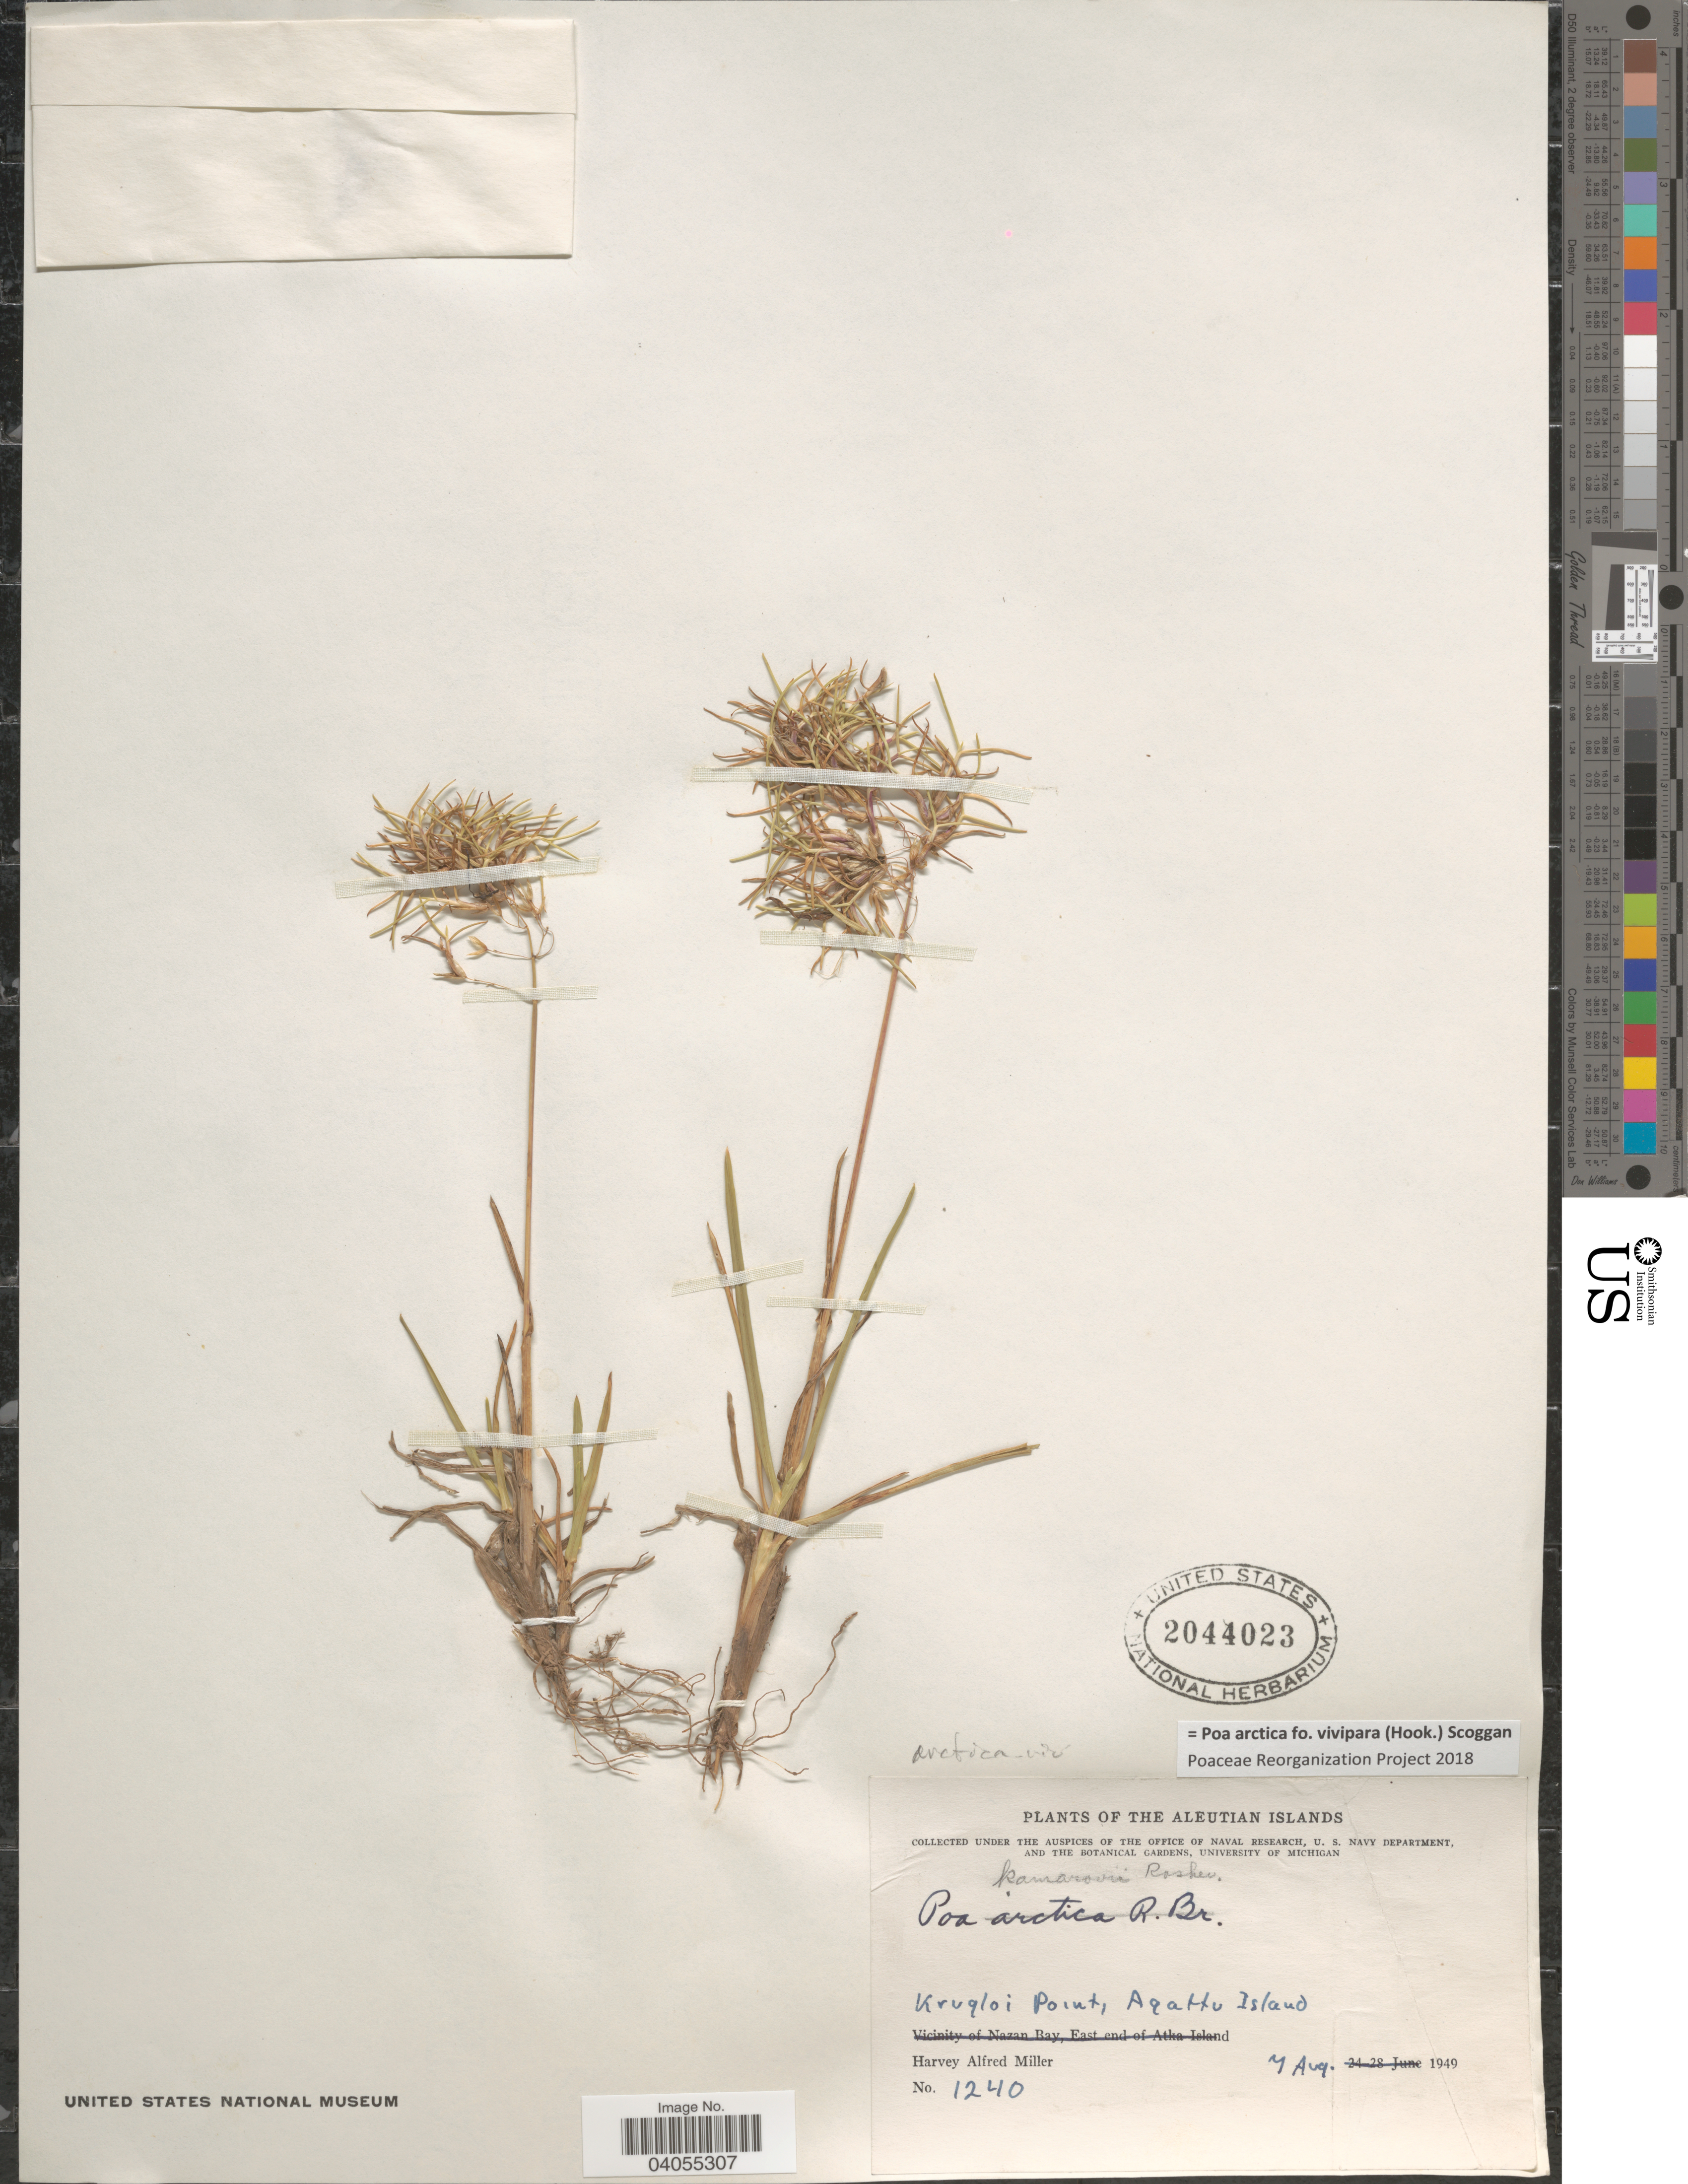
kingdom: Plantae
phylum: Tracheophyta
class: Liliopsida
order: Poales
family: Poaceae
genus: Poa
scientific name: Poa arctica f. vivipara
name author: (Hook.) Scoggan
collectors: H. A. Miller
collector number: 1240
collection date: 1949-08-07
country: United States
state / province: Alaska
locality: Aleutian Islands. Krugloi Point, Agattu Island.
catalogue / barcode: US 2044023